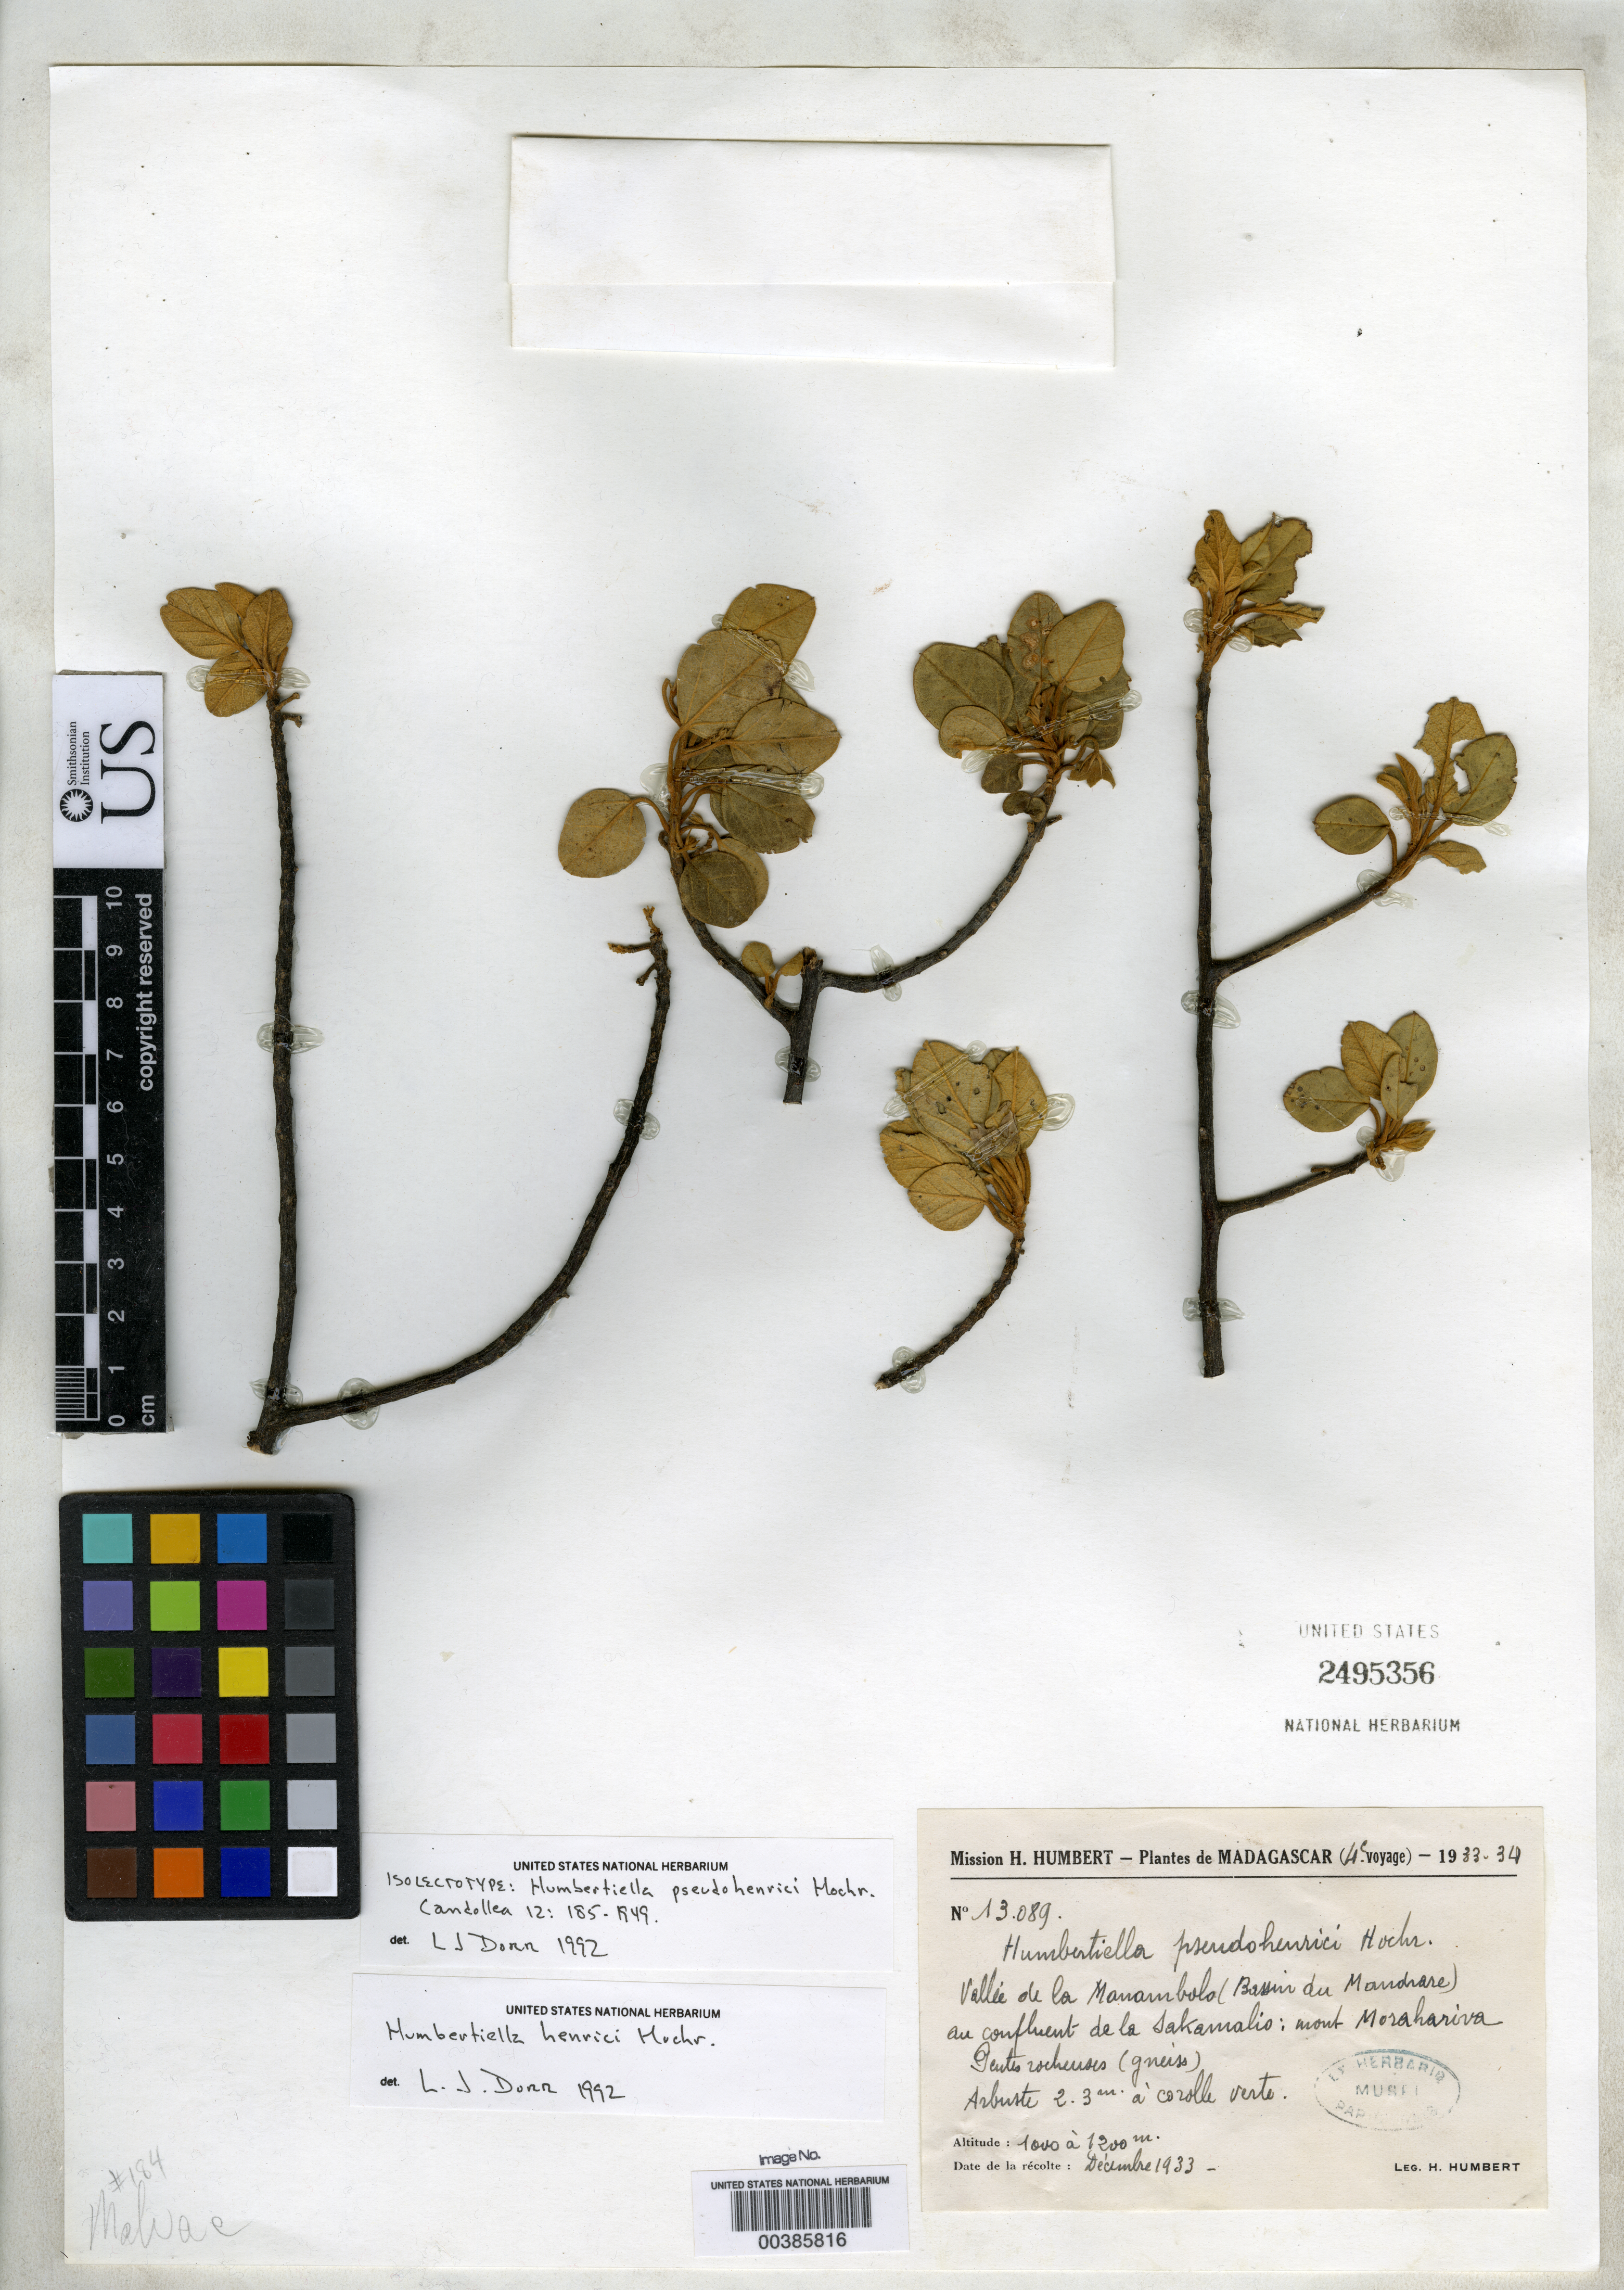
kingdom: Plantae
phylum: Tracheophyta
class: Magnoliopsida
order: Malvales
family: Malvaceae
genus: Humbertiella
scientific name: Humbertiella pseudohenrici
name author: Hochr.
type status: Isolectotype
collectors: H. Humbert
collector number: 13089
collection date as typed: Dec 1933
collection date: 1933-12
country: Madagascar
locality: Valley de La Manambolo (Bossindu Mandare) au confluent de La Sakamalio, Mont Morahariva.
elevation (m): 1000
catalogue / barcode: US 2495356